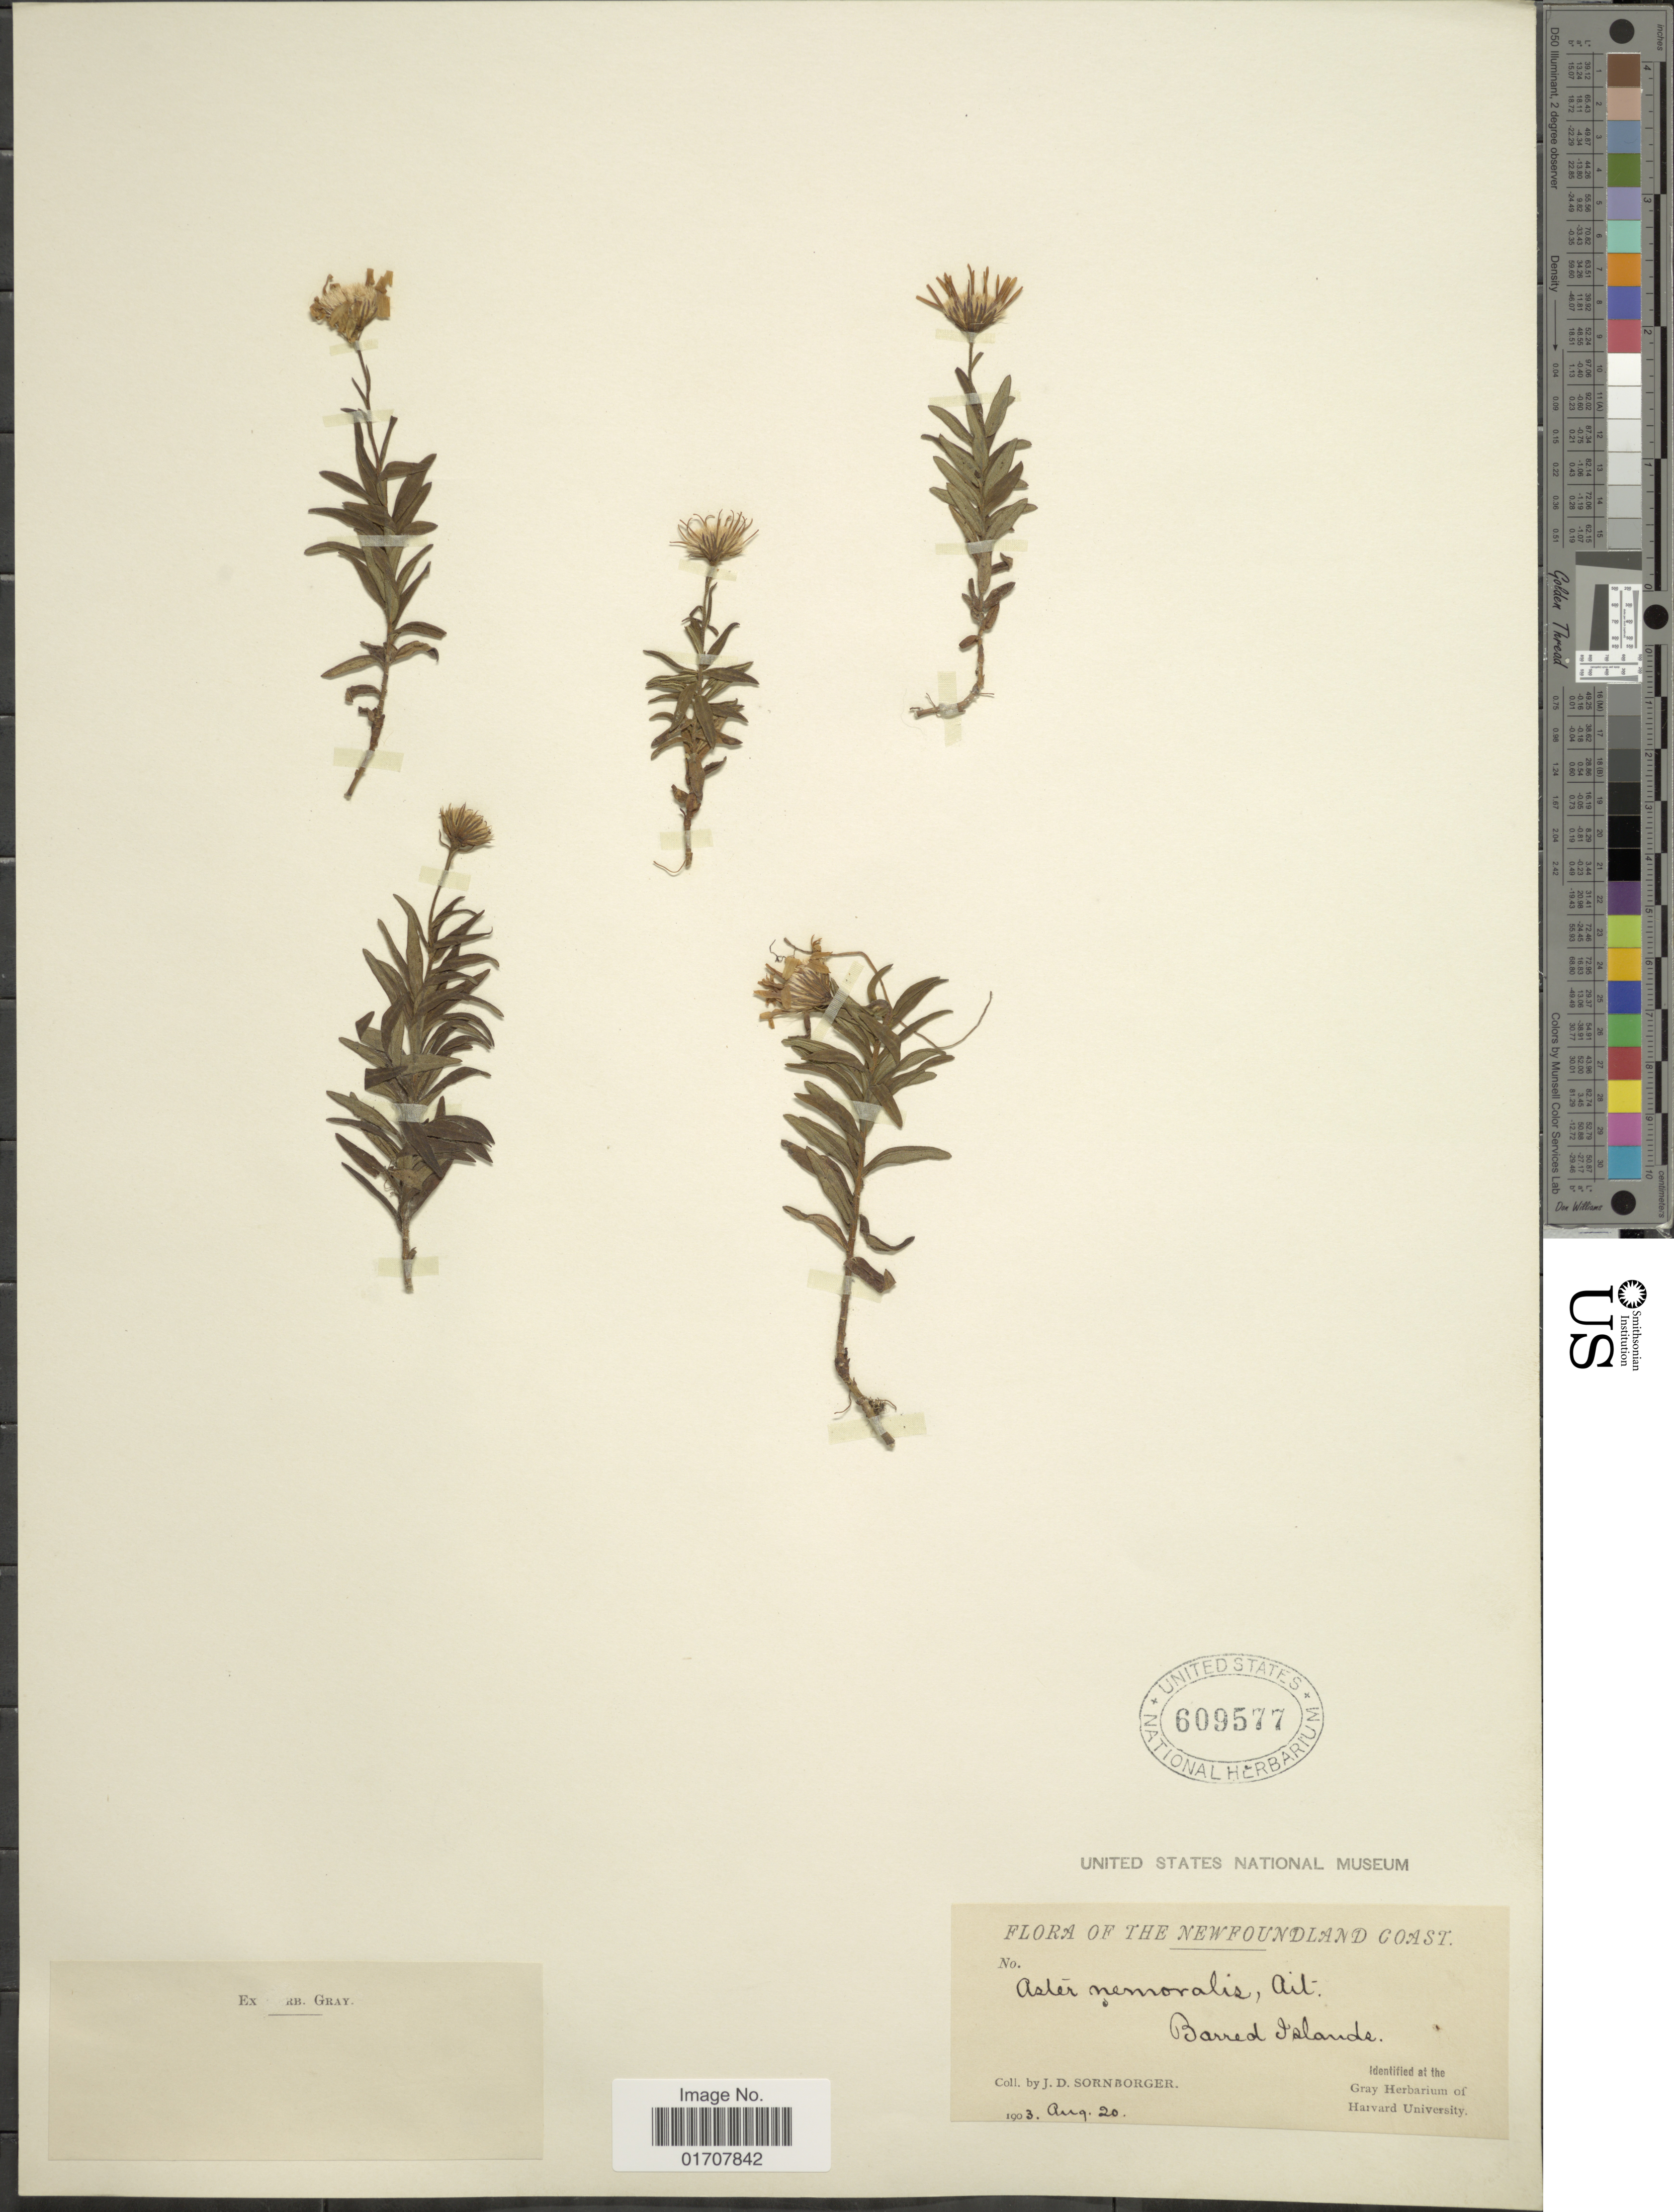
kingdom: Plantae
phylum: Tracheophyta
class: Magnoliopsida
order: Asterales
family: Asteraceae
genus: Oclemena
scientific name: Oclemena nemoralis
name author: (Aiton) Greene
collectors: J. Sornborger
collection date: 1903-08-20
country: Canada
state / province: Newfoundland and Labrador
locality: Newfoundland Coast, Barred Island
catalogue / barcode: US 609577